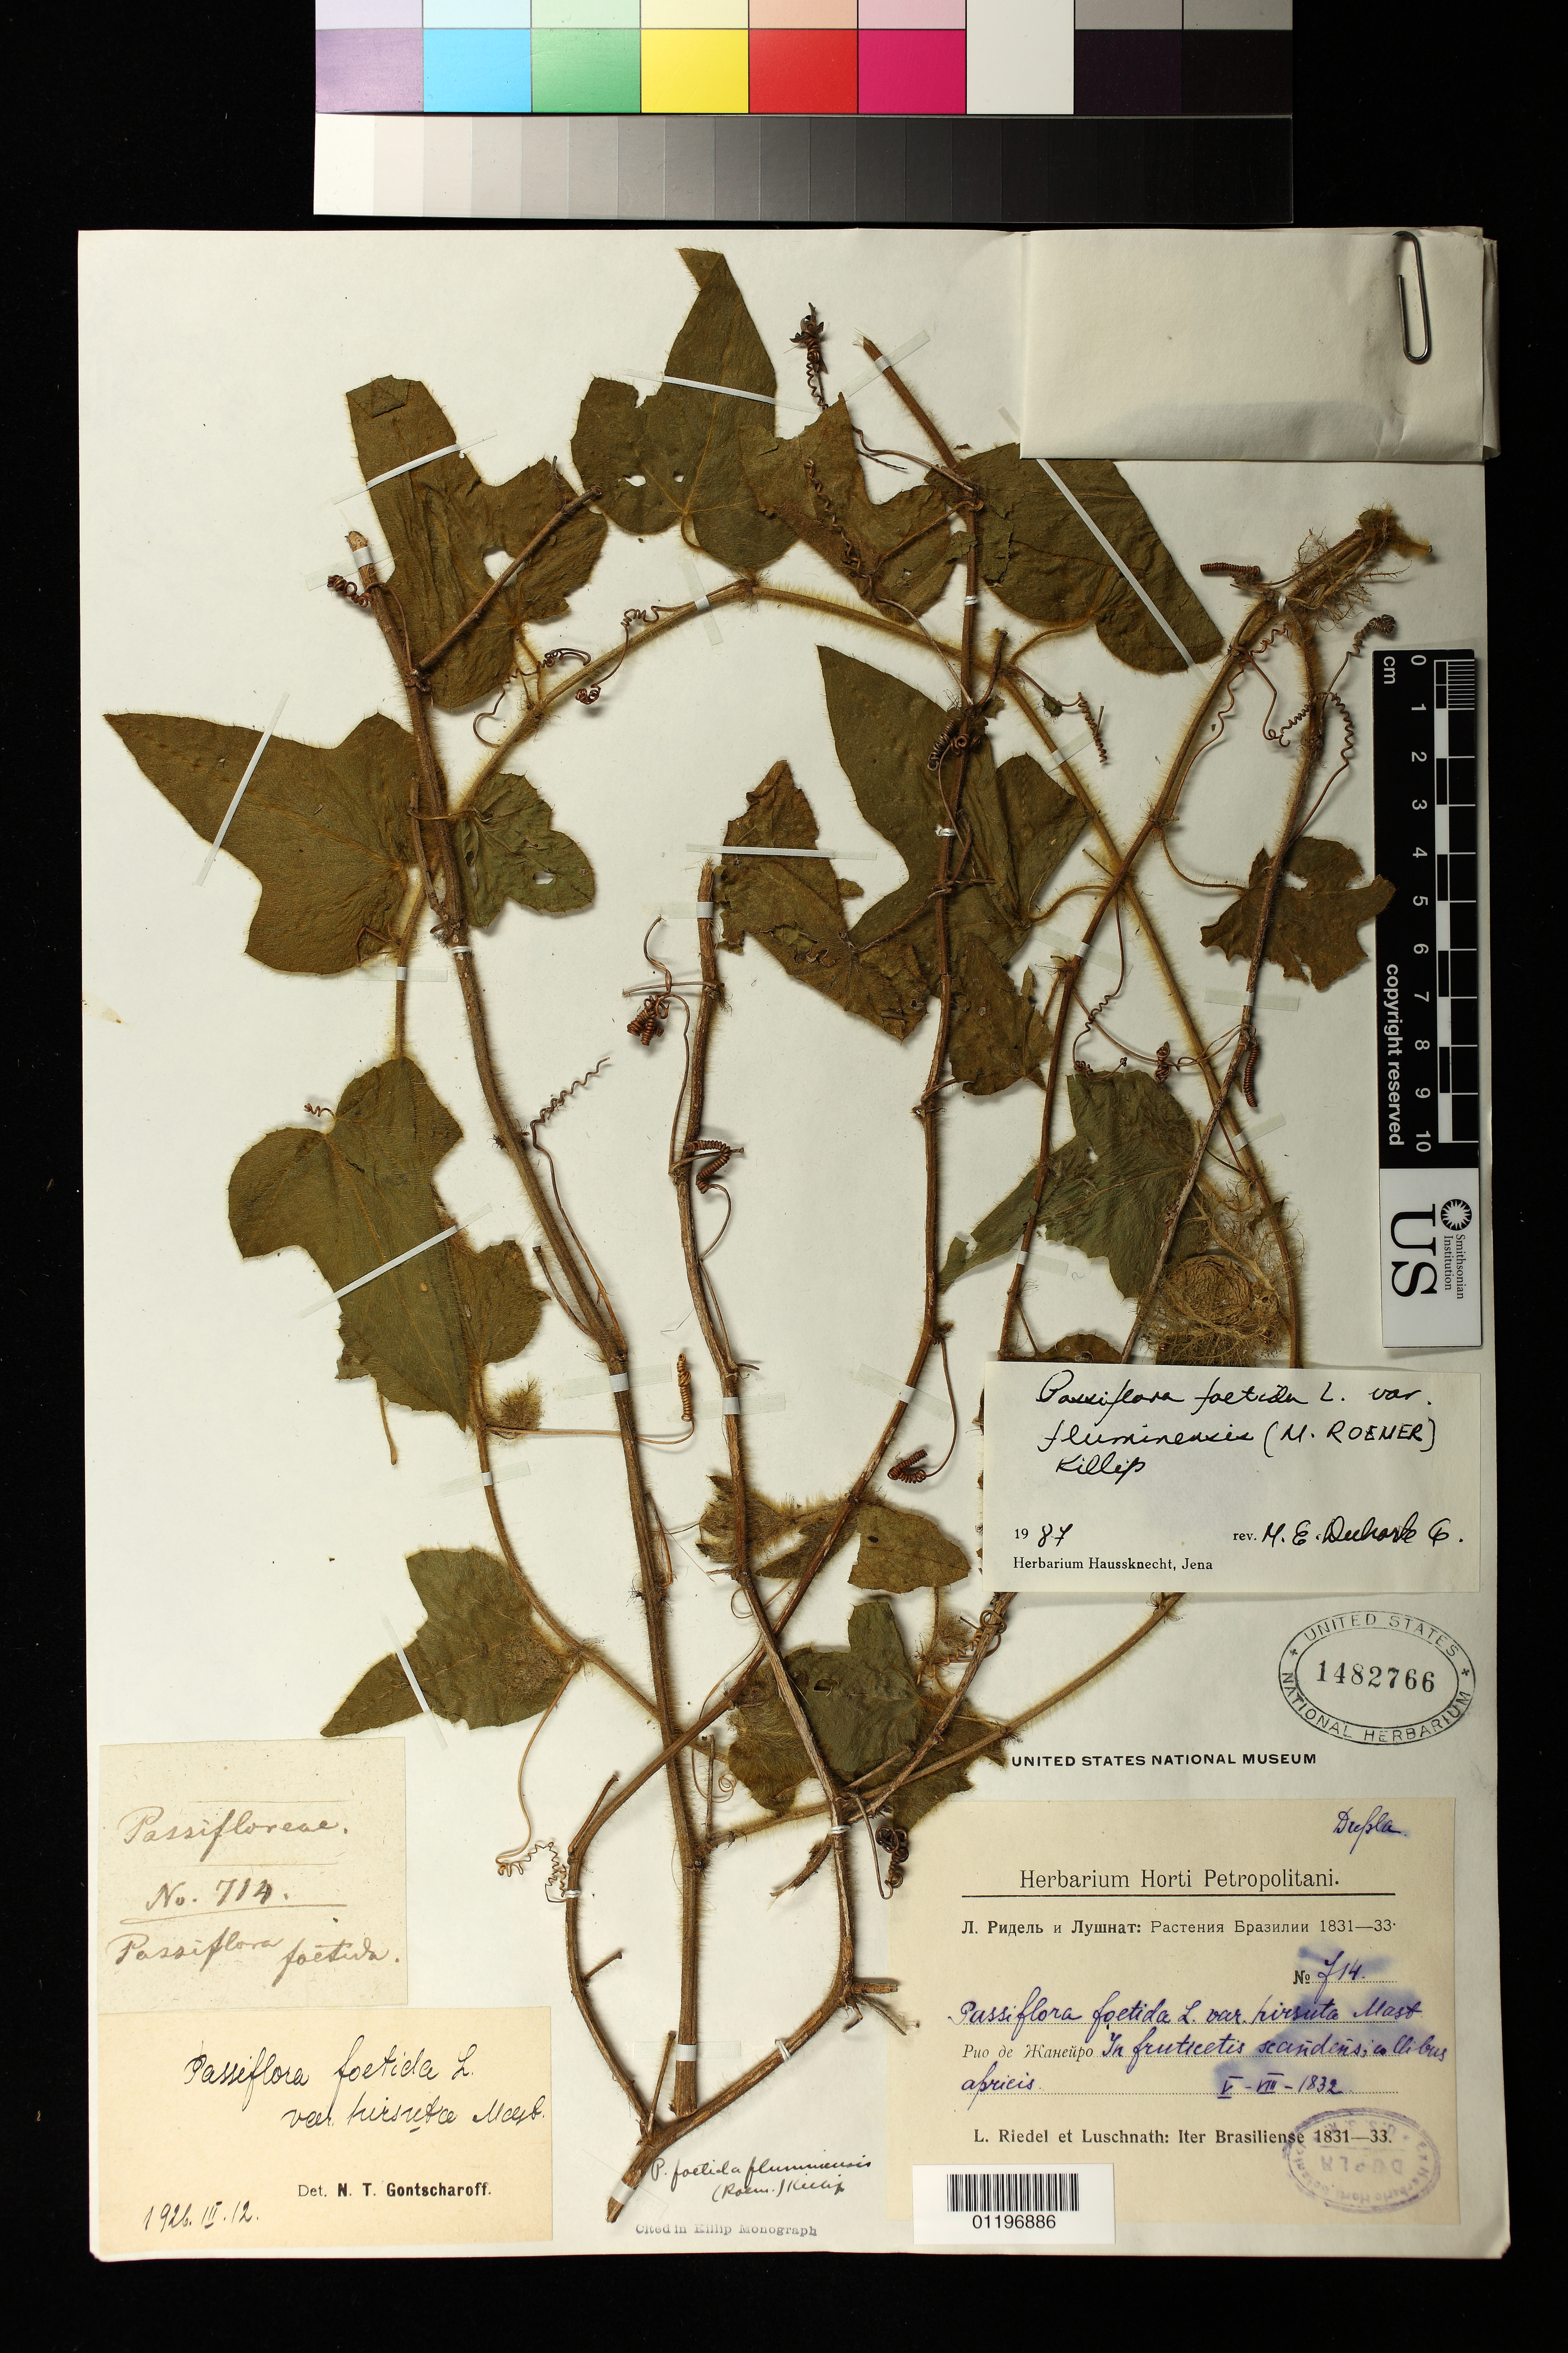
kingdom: Plantae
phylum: Tracheophyta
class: Magnoliopsida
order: Malpighiales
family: Passifloraceae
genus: Passiflora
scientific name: Passiflora foetida var. fluminensis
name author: (M. Roem.) Killip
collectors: L. Riedel & B. Luschnath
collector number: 714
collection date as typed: May 1832 to -- Jul 1832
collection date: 1832-05/1832-07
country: Brazil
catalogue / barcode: US 1482766